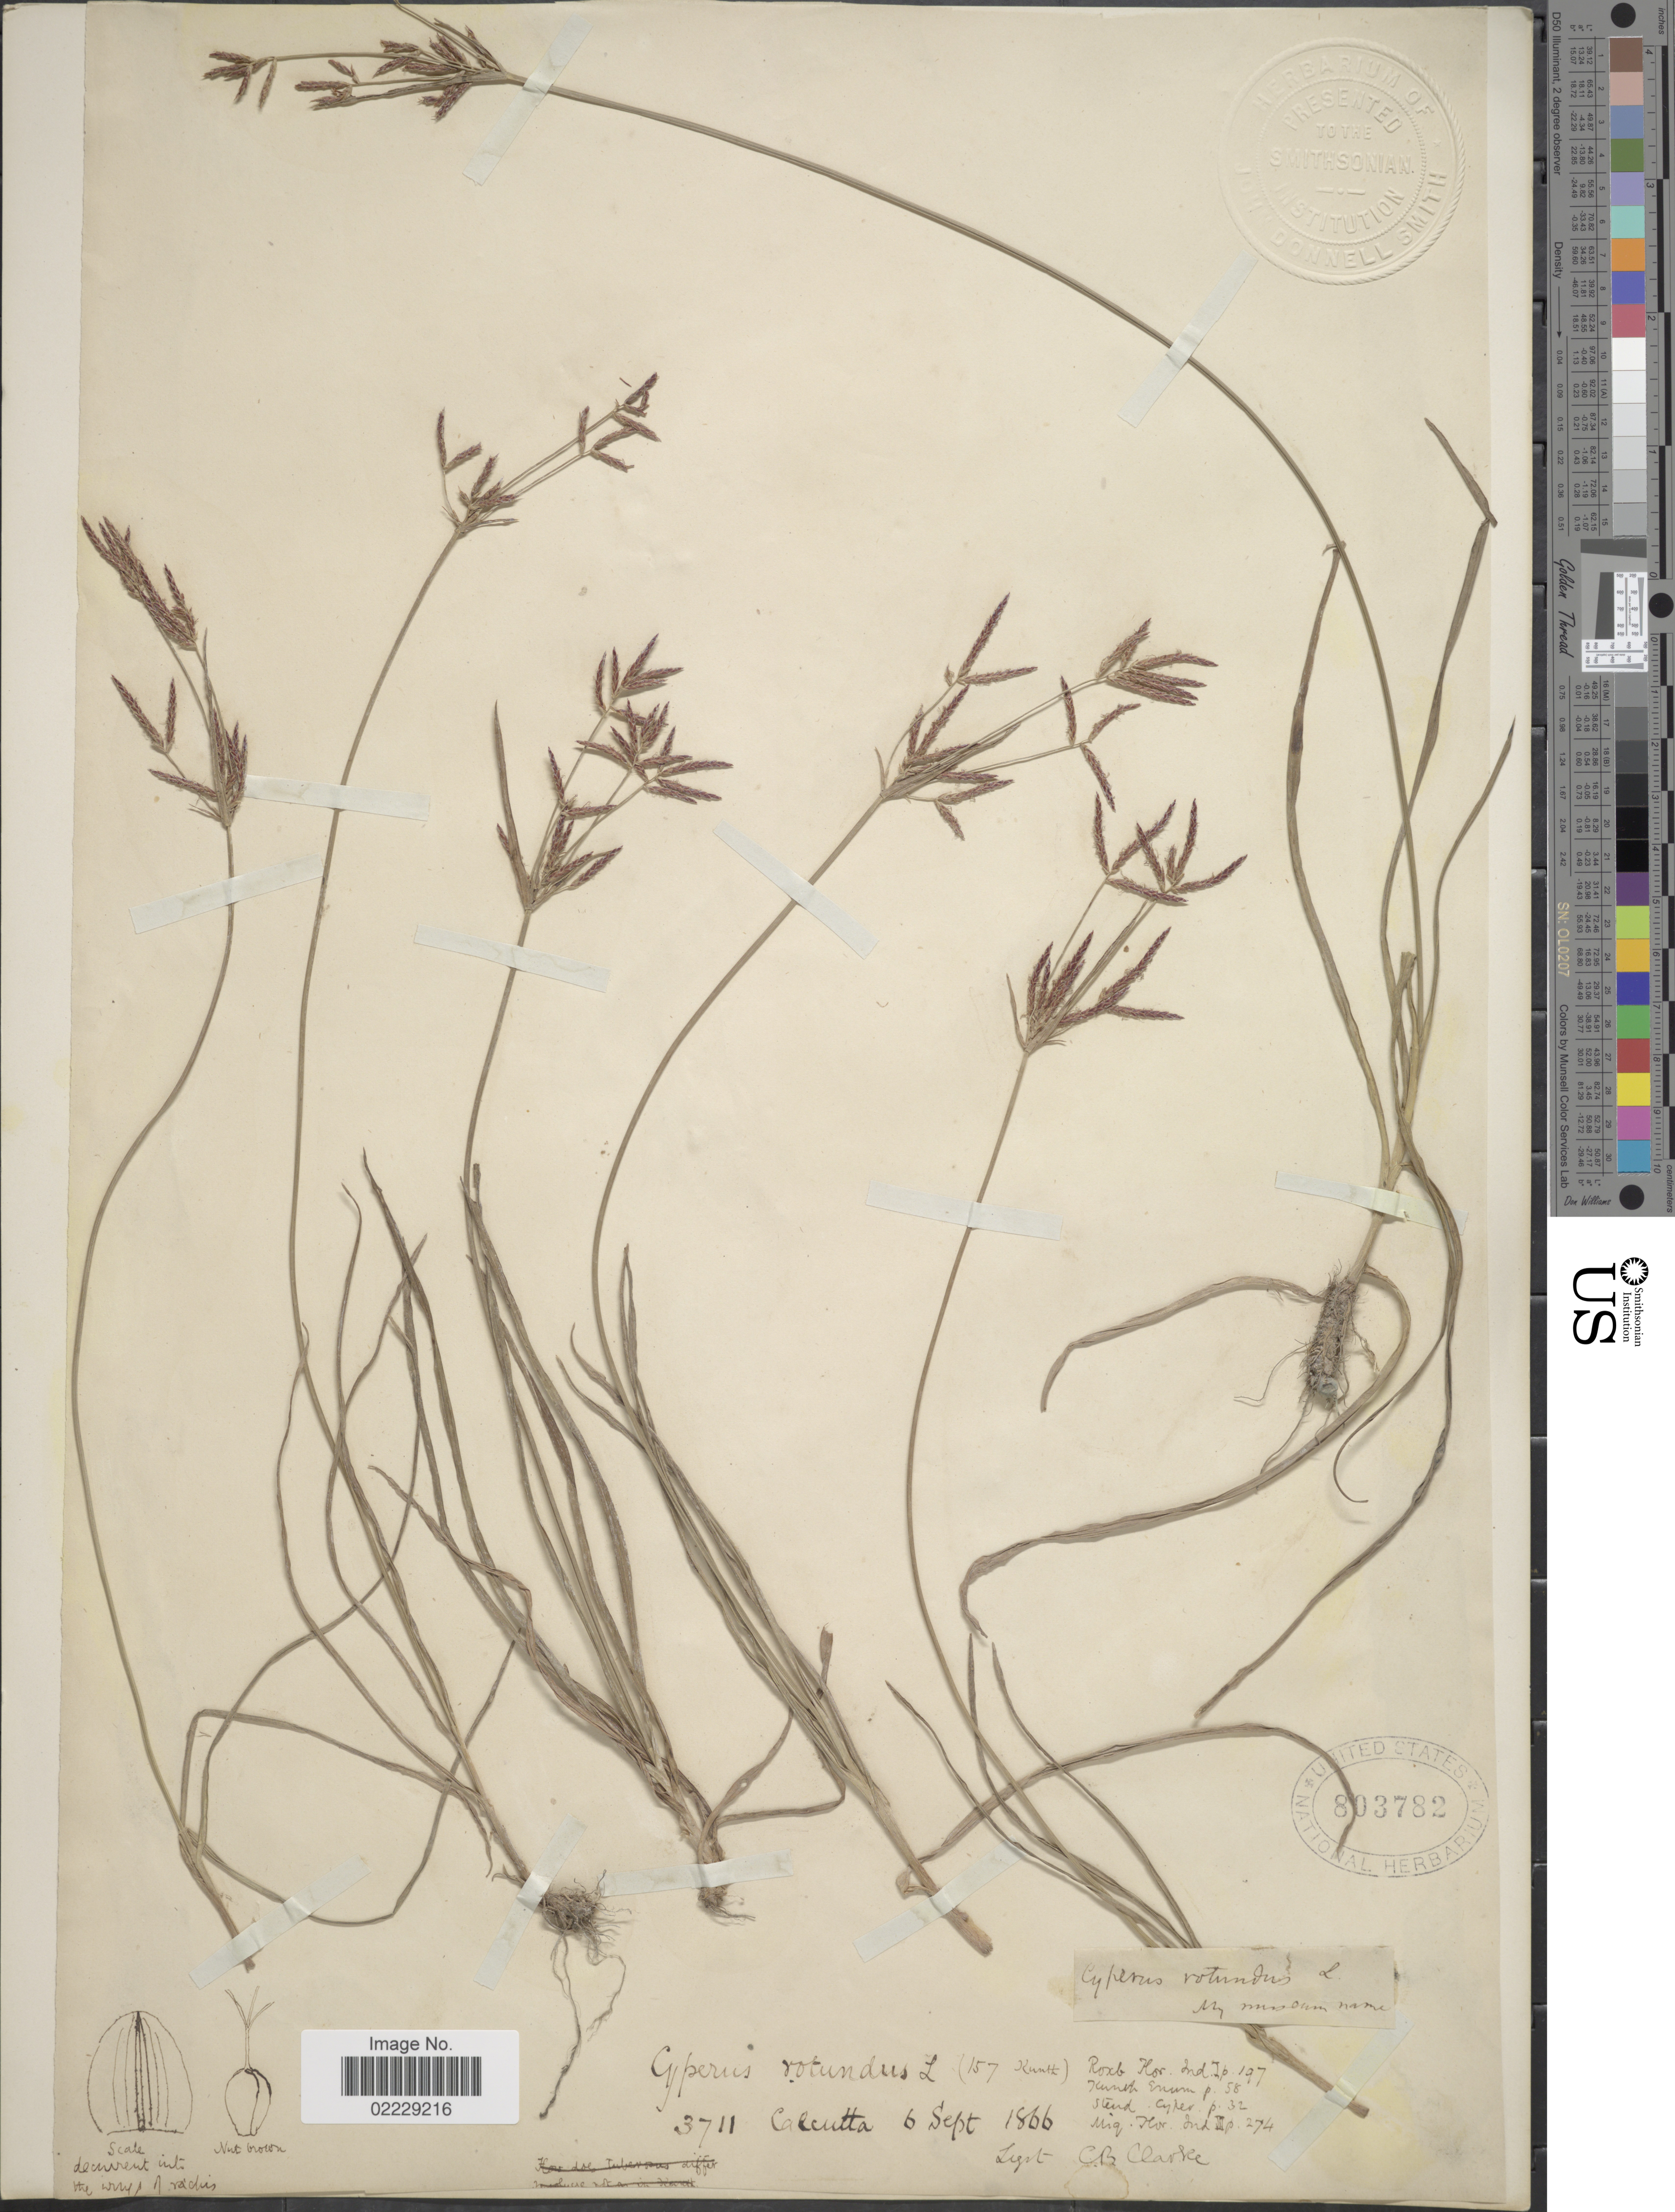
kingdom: Plantae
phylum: Tracheophyta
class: Liliopsida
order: Poales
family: Cyperaceae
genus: Cyperus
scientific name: Cyperus rotundus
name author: L.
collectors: C. B. Clarke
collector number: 3711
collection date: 1866-09-06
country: India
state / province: West Bengal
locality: Calcutta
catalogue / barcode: US 803782